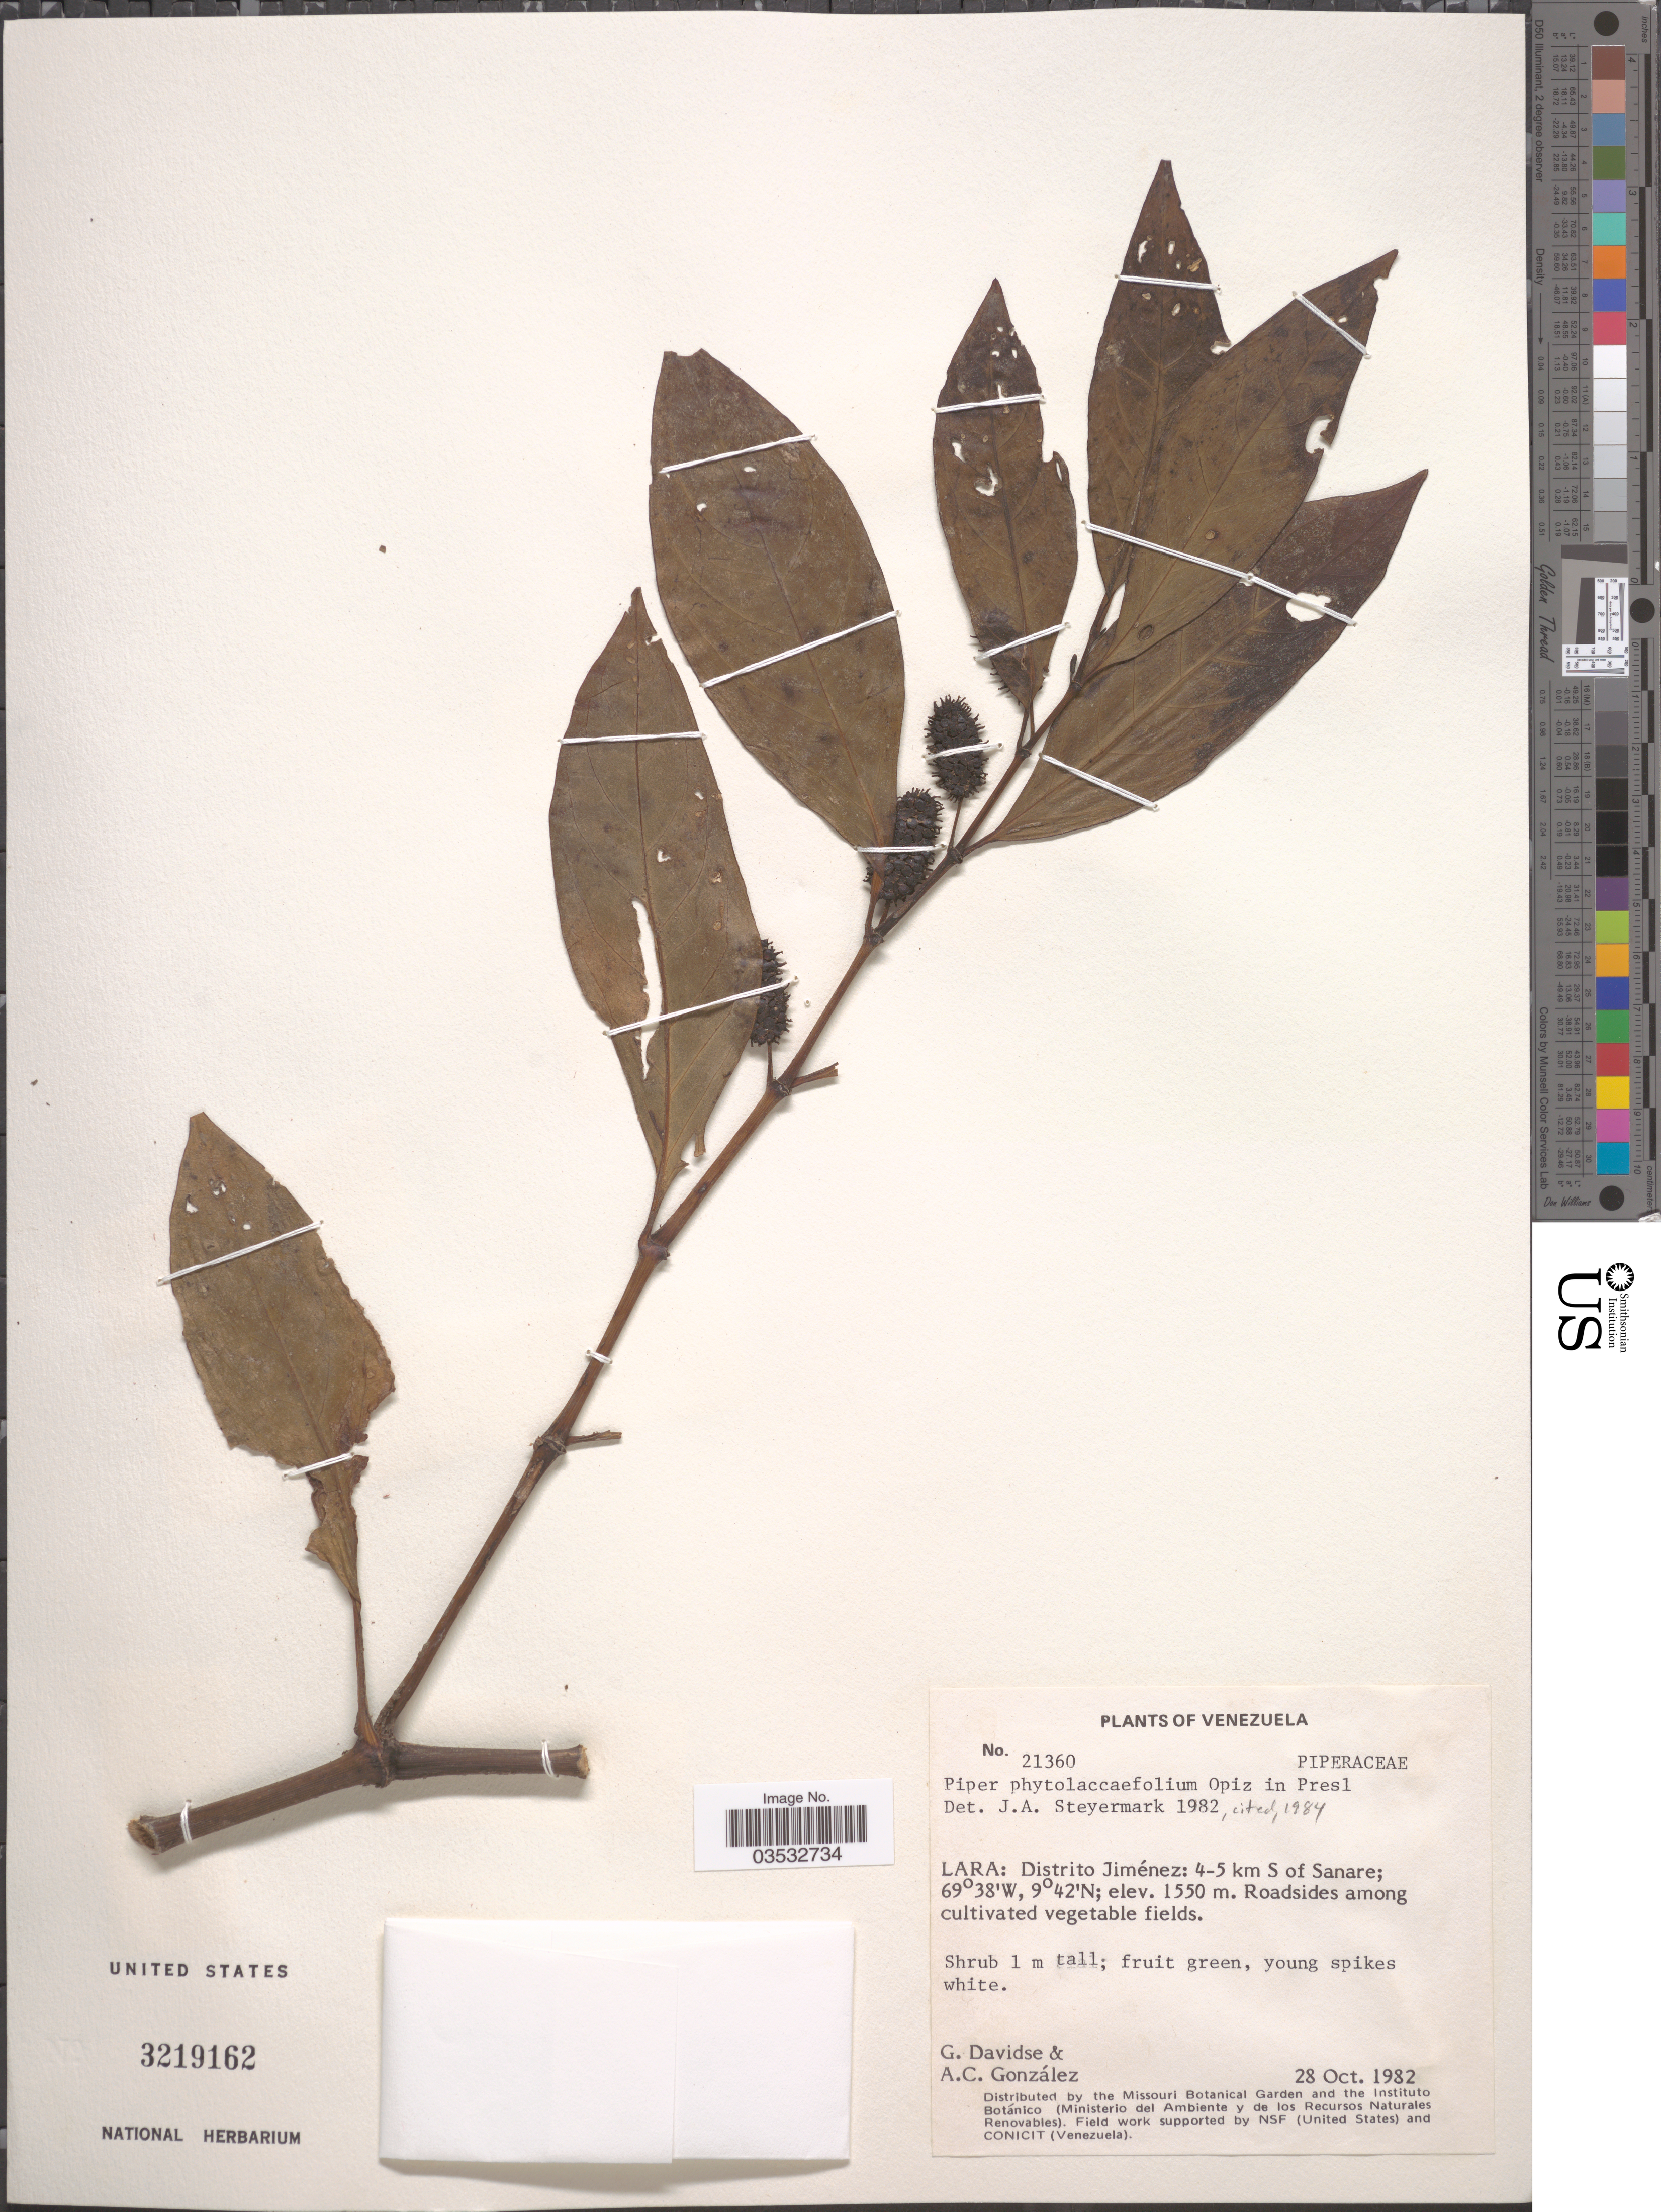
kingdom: Plantae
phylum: Tracheophyta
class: Magnoliopsida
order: Piperales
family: Piperaceae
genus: Piper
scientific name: Piper phytolaccifolium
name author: Opiz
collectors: G. Davidse & A. C. González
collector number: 21360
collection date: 1982-10-28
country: Venezuela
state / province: Lara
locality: Distrito Jiménez: 4-5 km S of Sanare.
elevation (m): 1550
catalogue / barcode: US 3219162